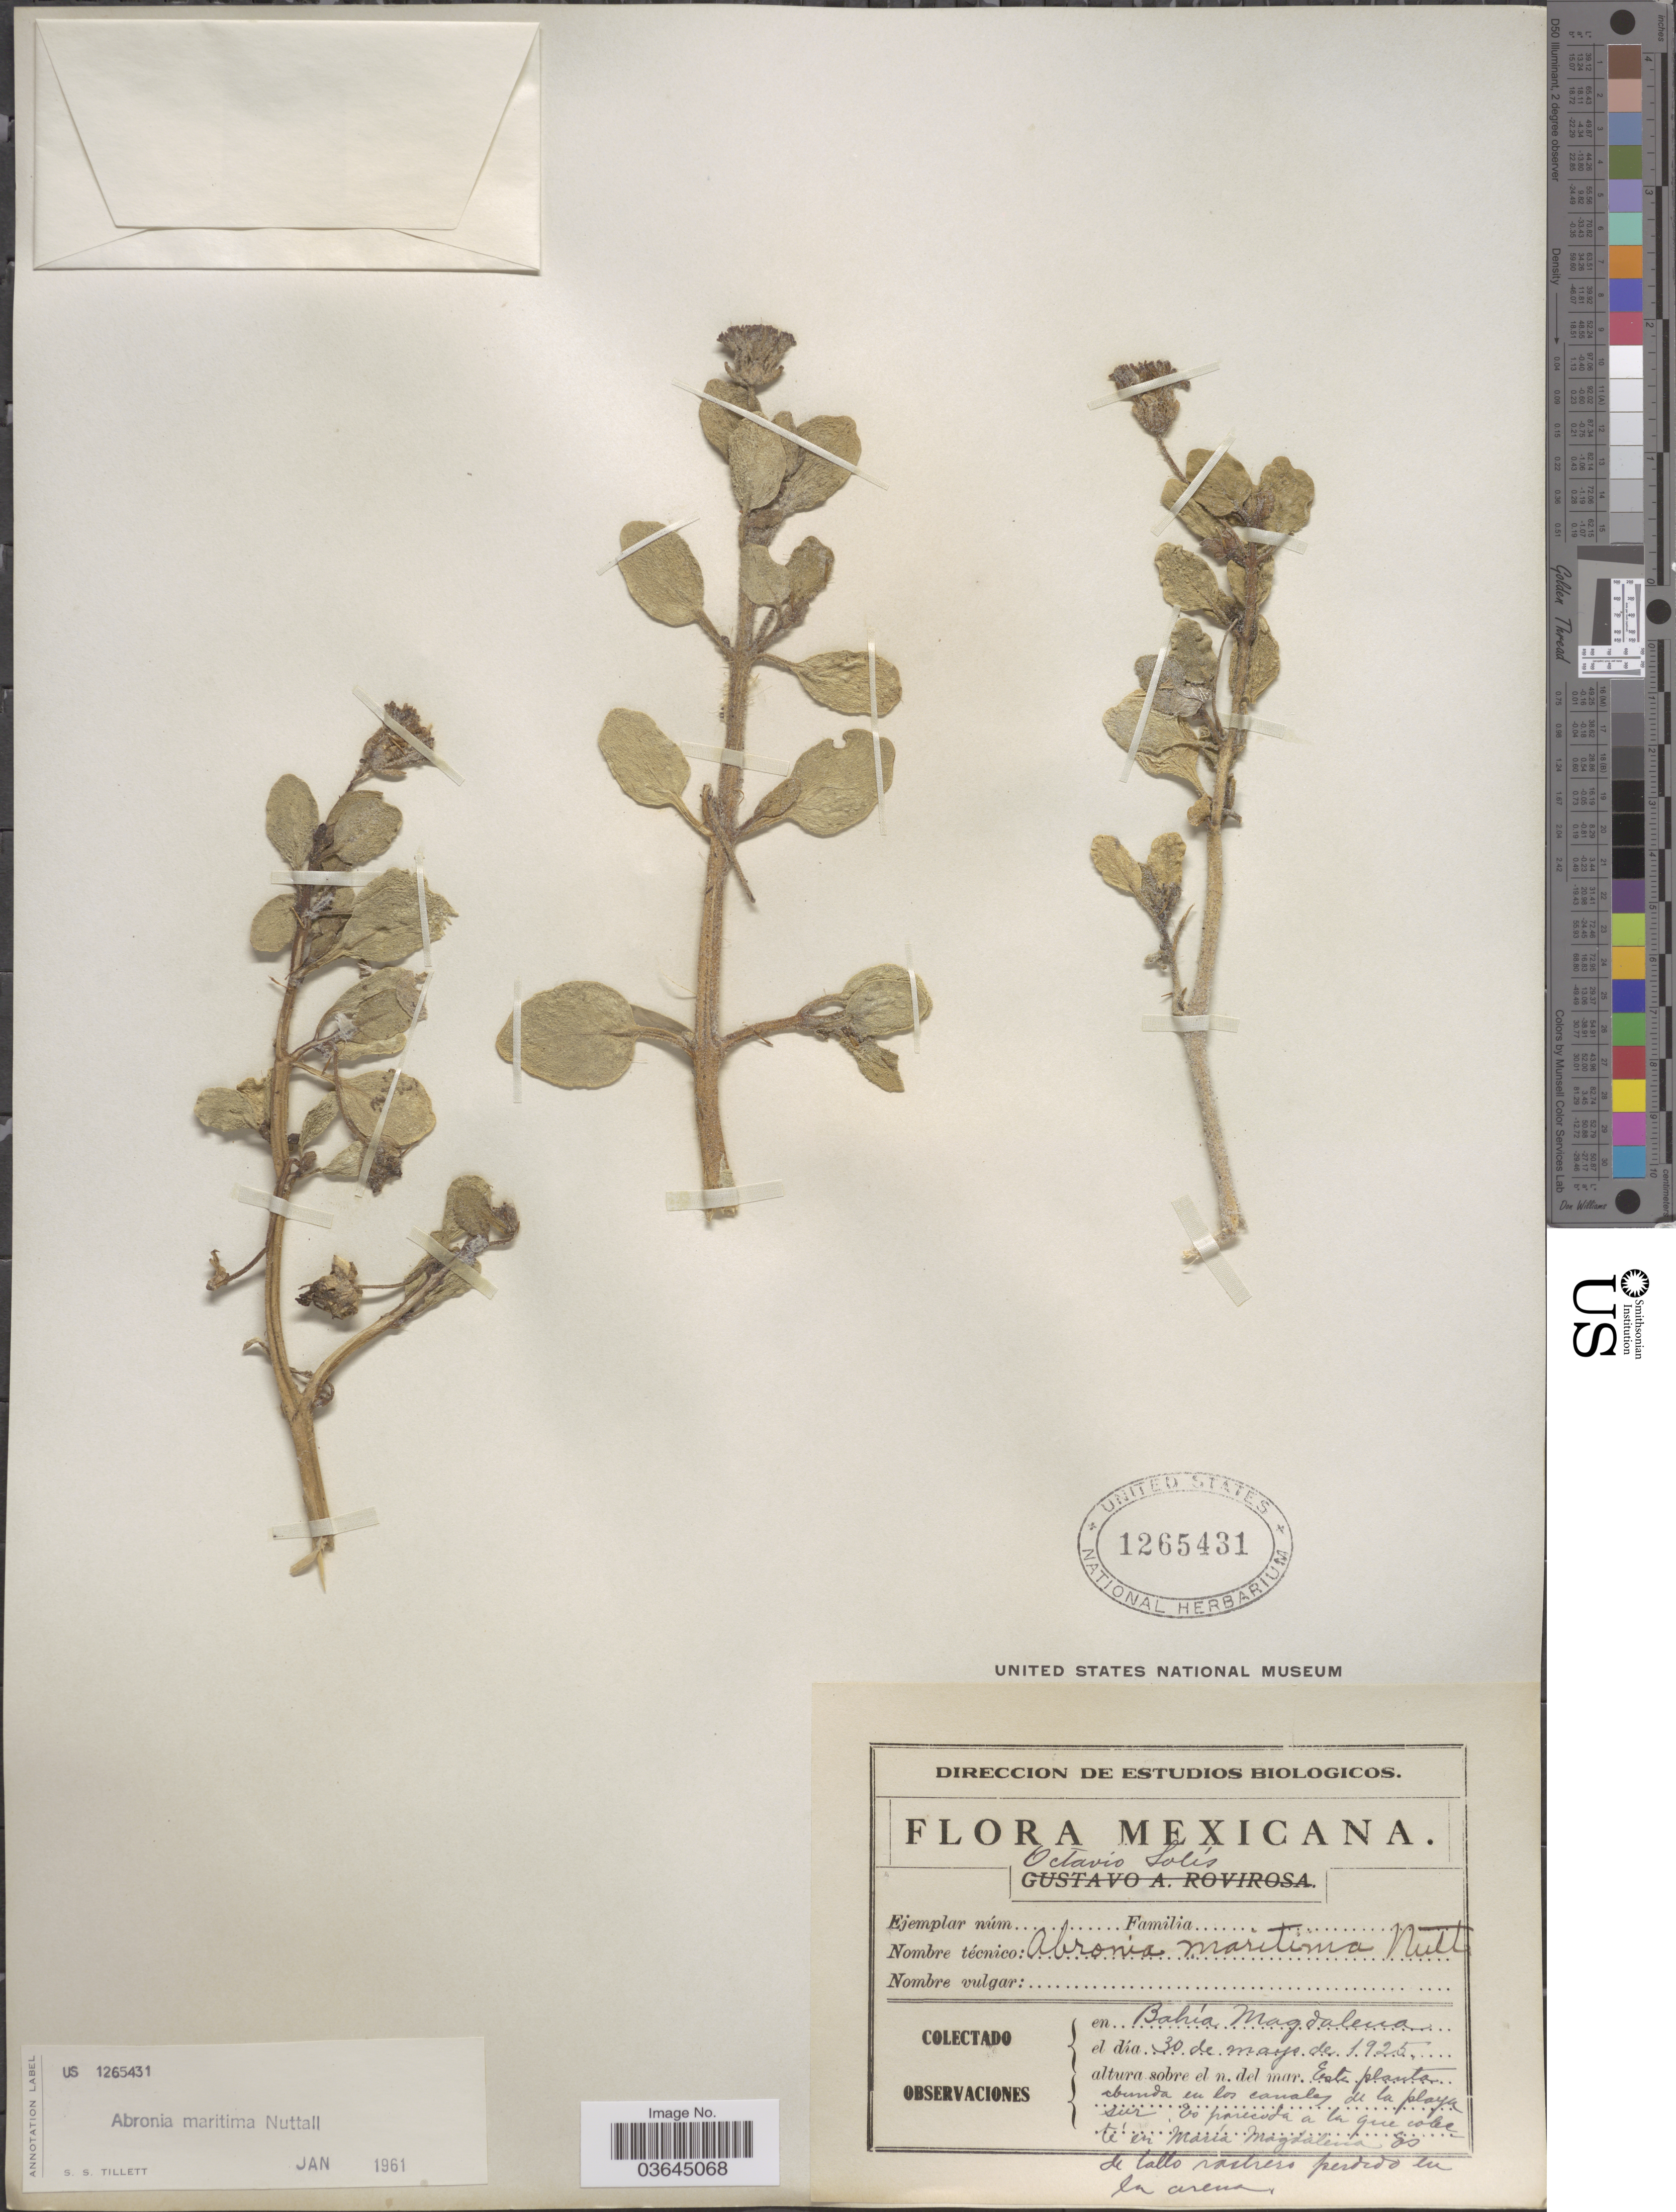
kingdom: Plantae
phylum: Tracheophyta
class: Magnoliopsida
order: Caryophyllales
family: Nyctaginaceae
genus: Abronia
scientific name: Abronia maritima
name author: Nutt. ex S. Watson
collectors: O. Solis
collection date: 1925-05-30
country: Mexico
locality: Bahía Magdalena.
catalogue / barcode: US 1265431